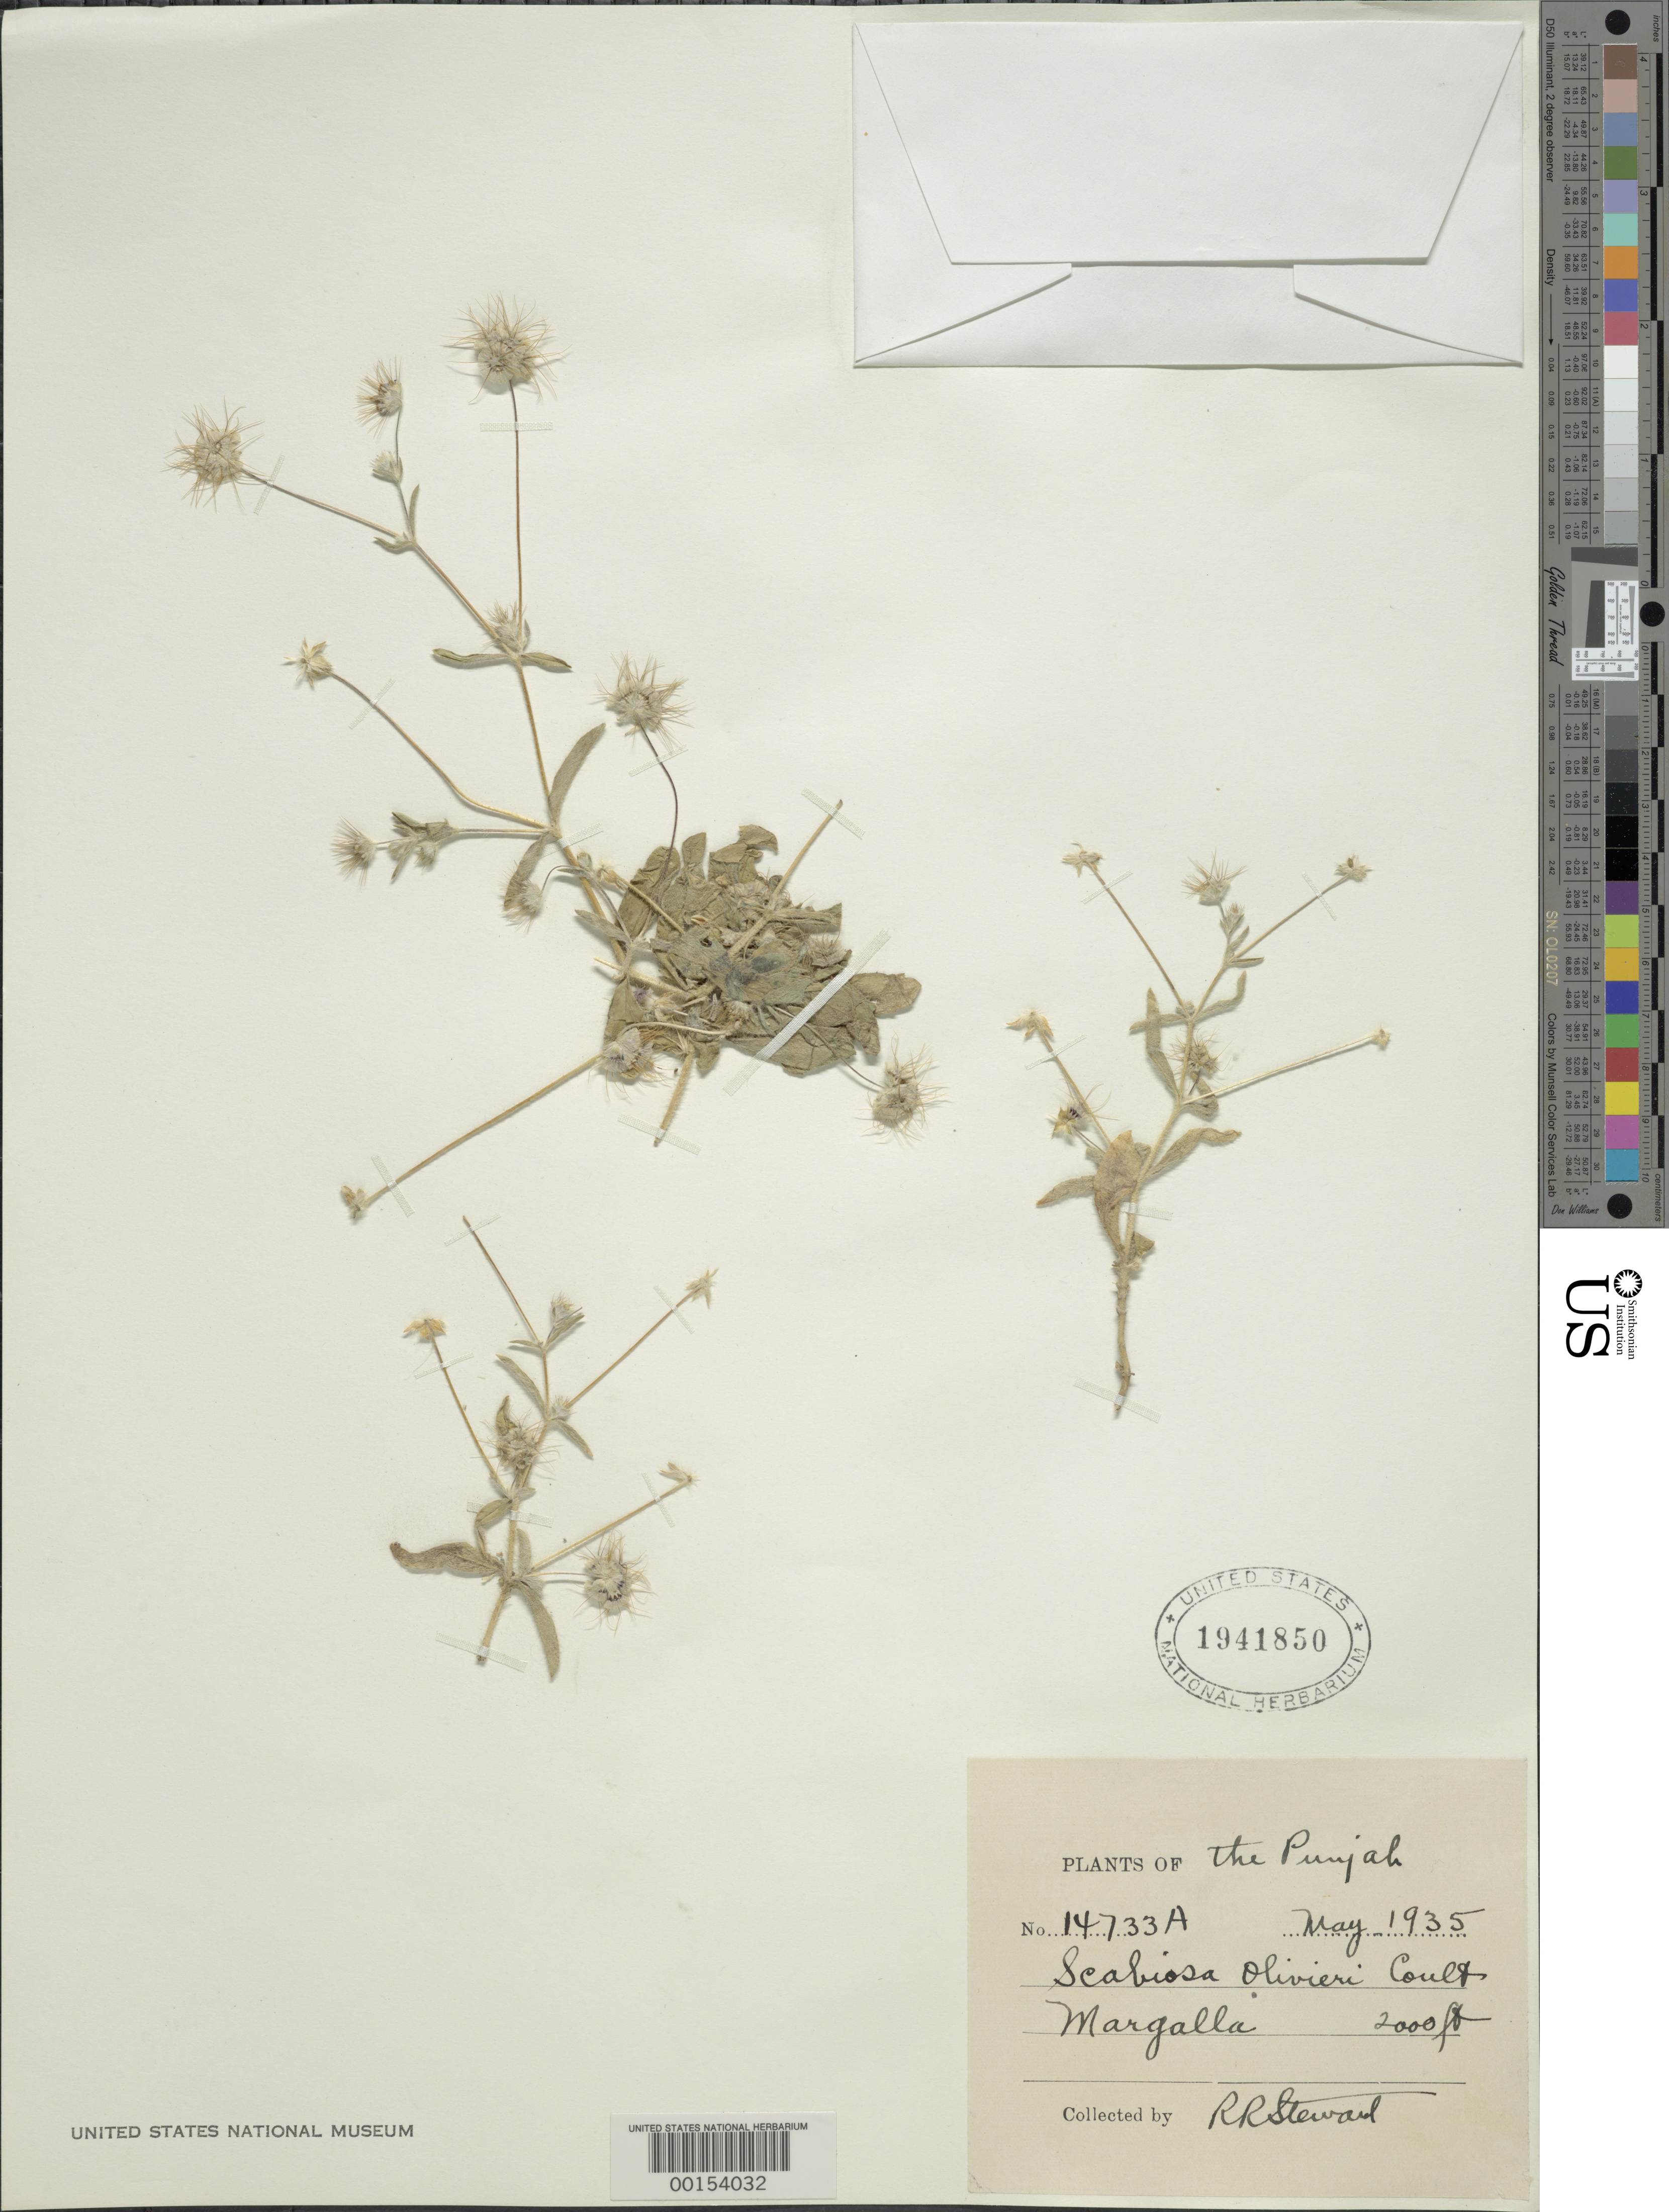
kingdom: Plantae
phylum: Tracheophyta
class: Magnoliopsida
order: Dipsacales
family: Caprifoliaceae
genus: Scabiosa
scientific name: Scabiosa olivieri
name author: Coult.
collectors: R. R. Stewart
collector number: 14733A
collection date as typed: May 1935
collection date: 1935-05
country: India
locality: Punjab, Margalla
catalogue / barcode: US 1941850